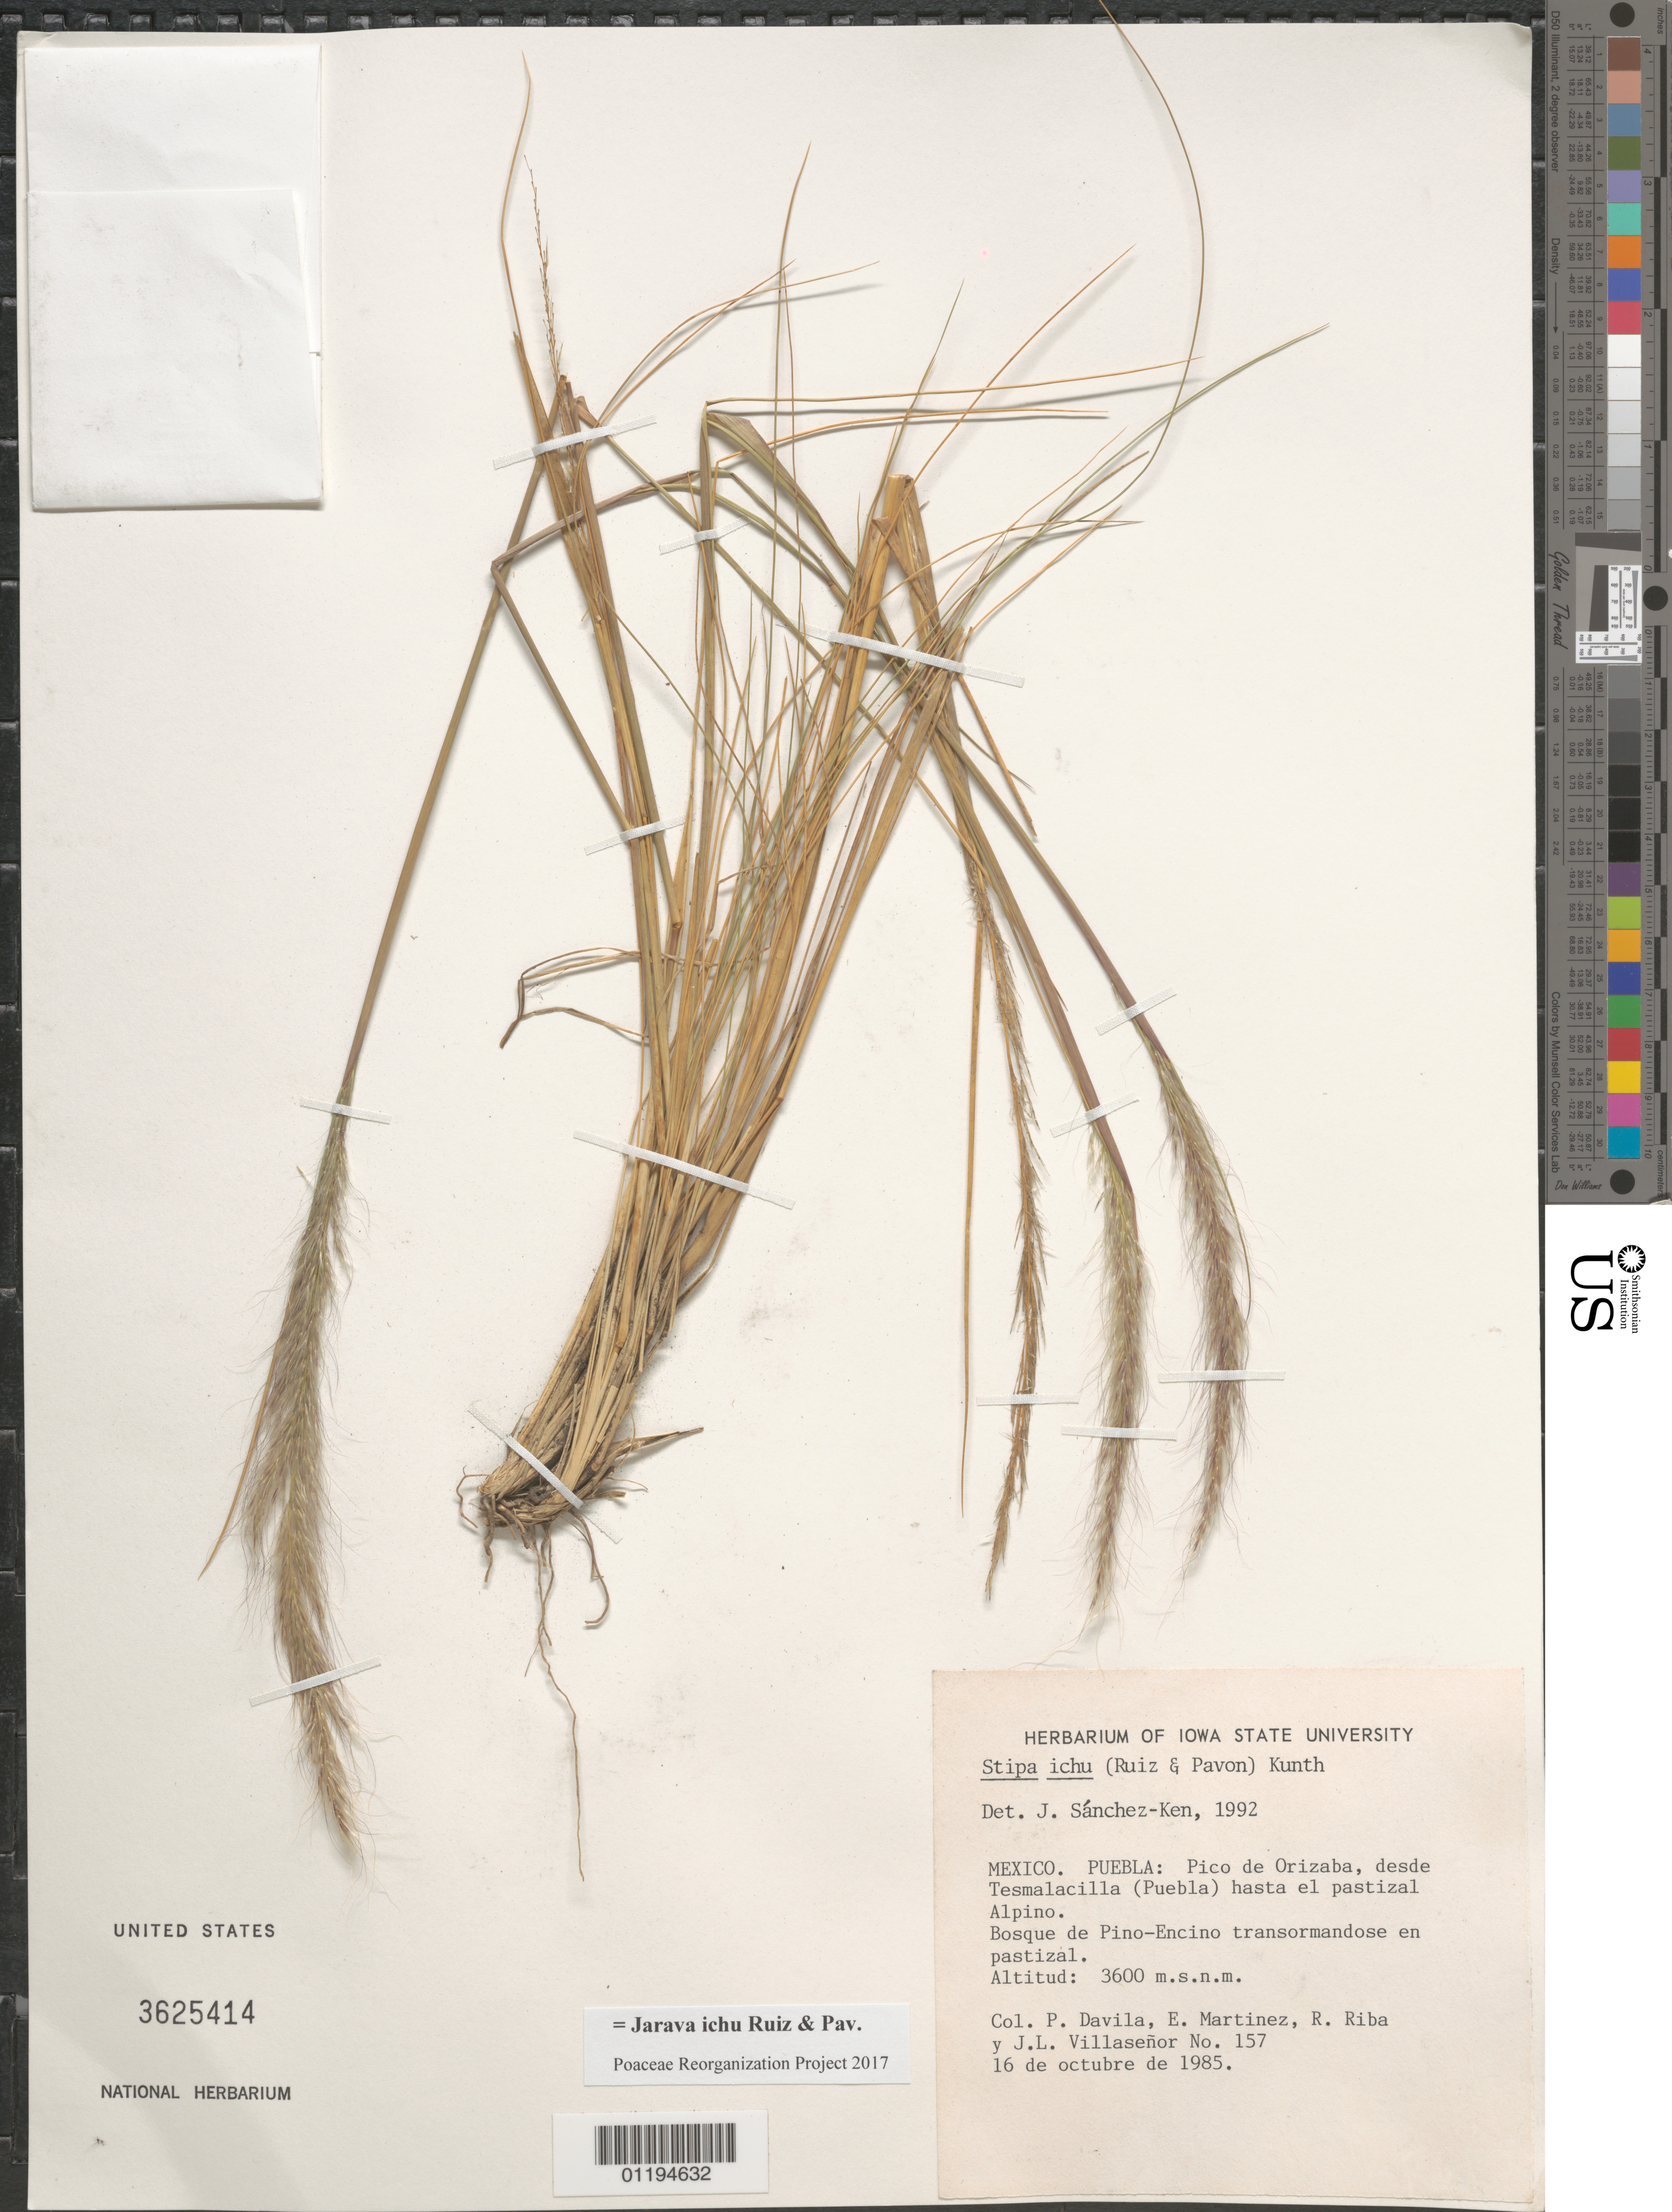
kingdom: Plantae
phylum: Tracheophyta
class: Liliopsida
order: Poales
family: Poaceae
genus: Jarava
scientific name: Jarava ichu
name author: Ruiz & Pav.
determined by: Poaceae Reorganization Project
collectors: P. Dávila, E. Martínez, R. Riba & J. Villaseñor R.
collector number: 157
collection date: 1985-10-16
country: Mexico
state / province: Puebla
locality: Pica de Orizaba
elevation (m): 3600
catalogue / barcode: US 3625414